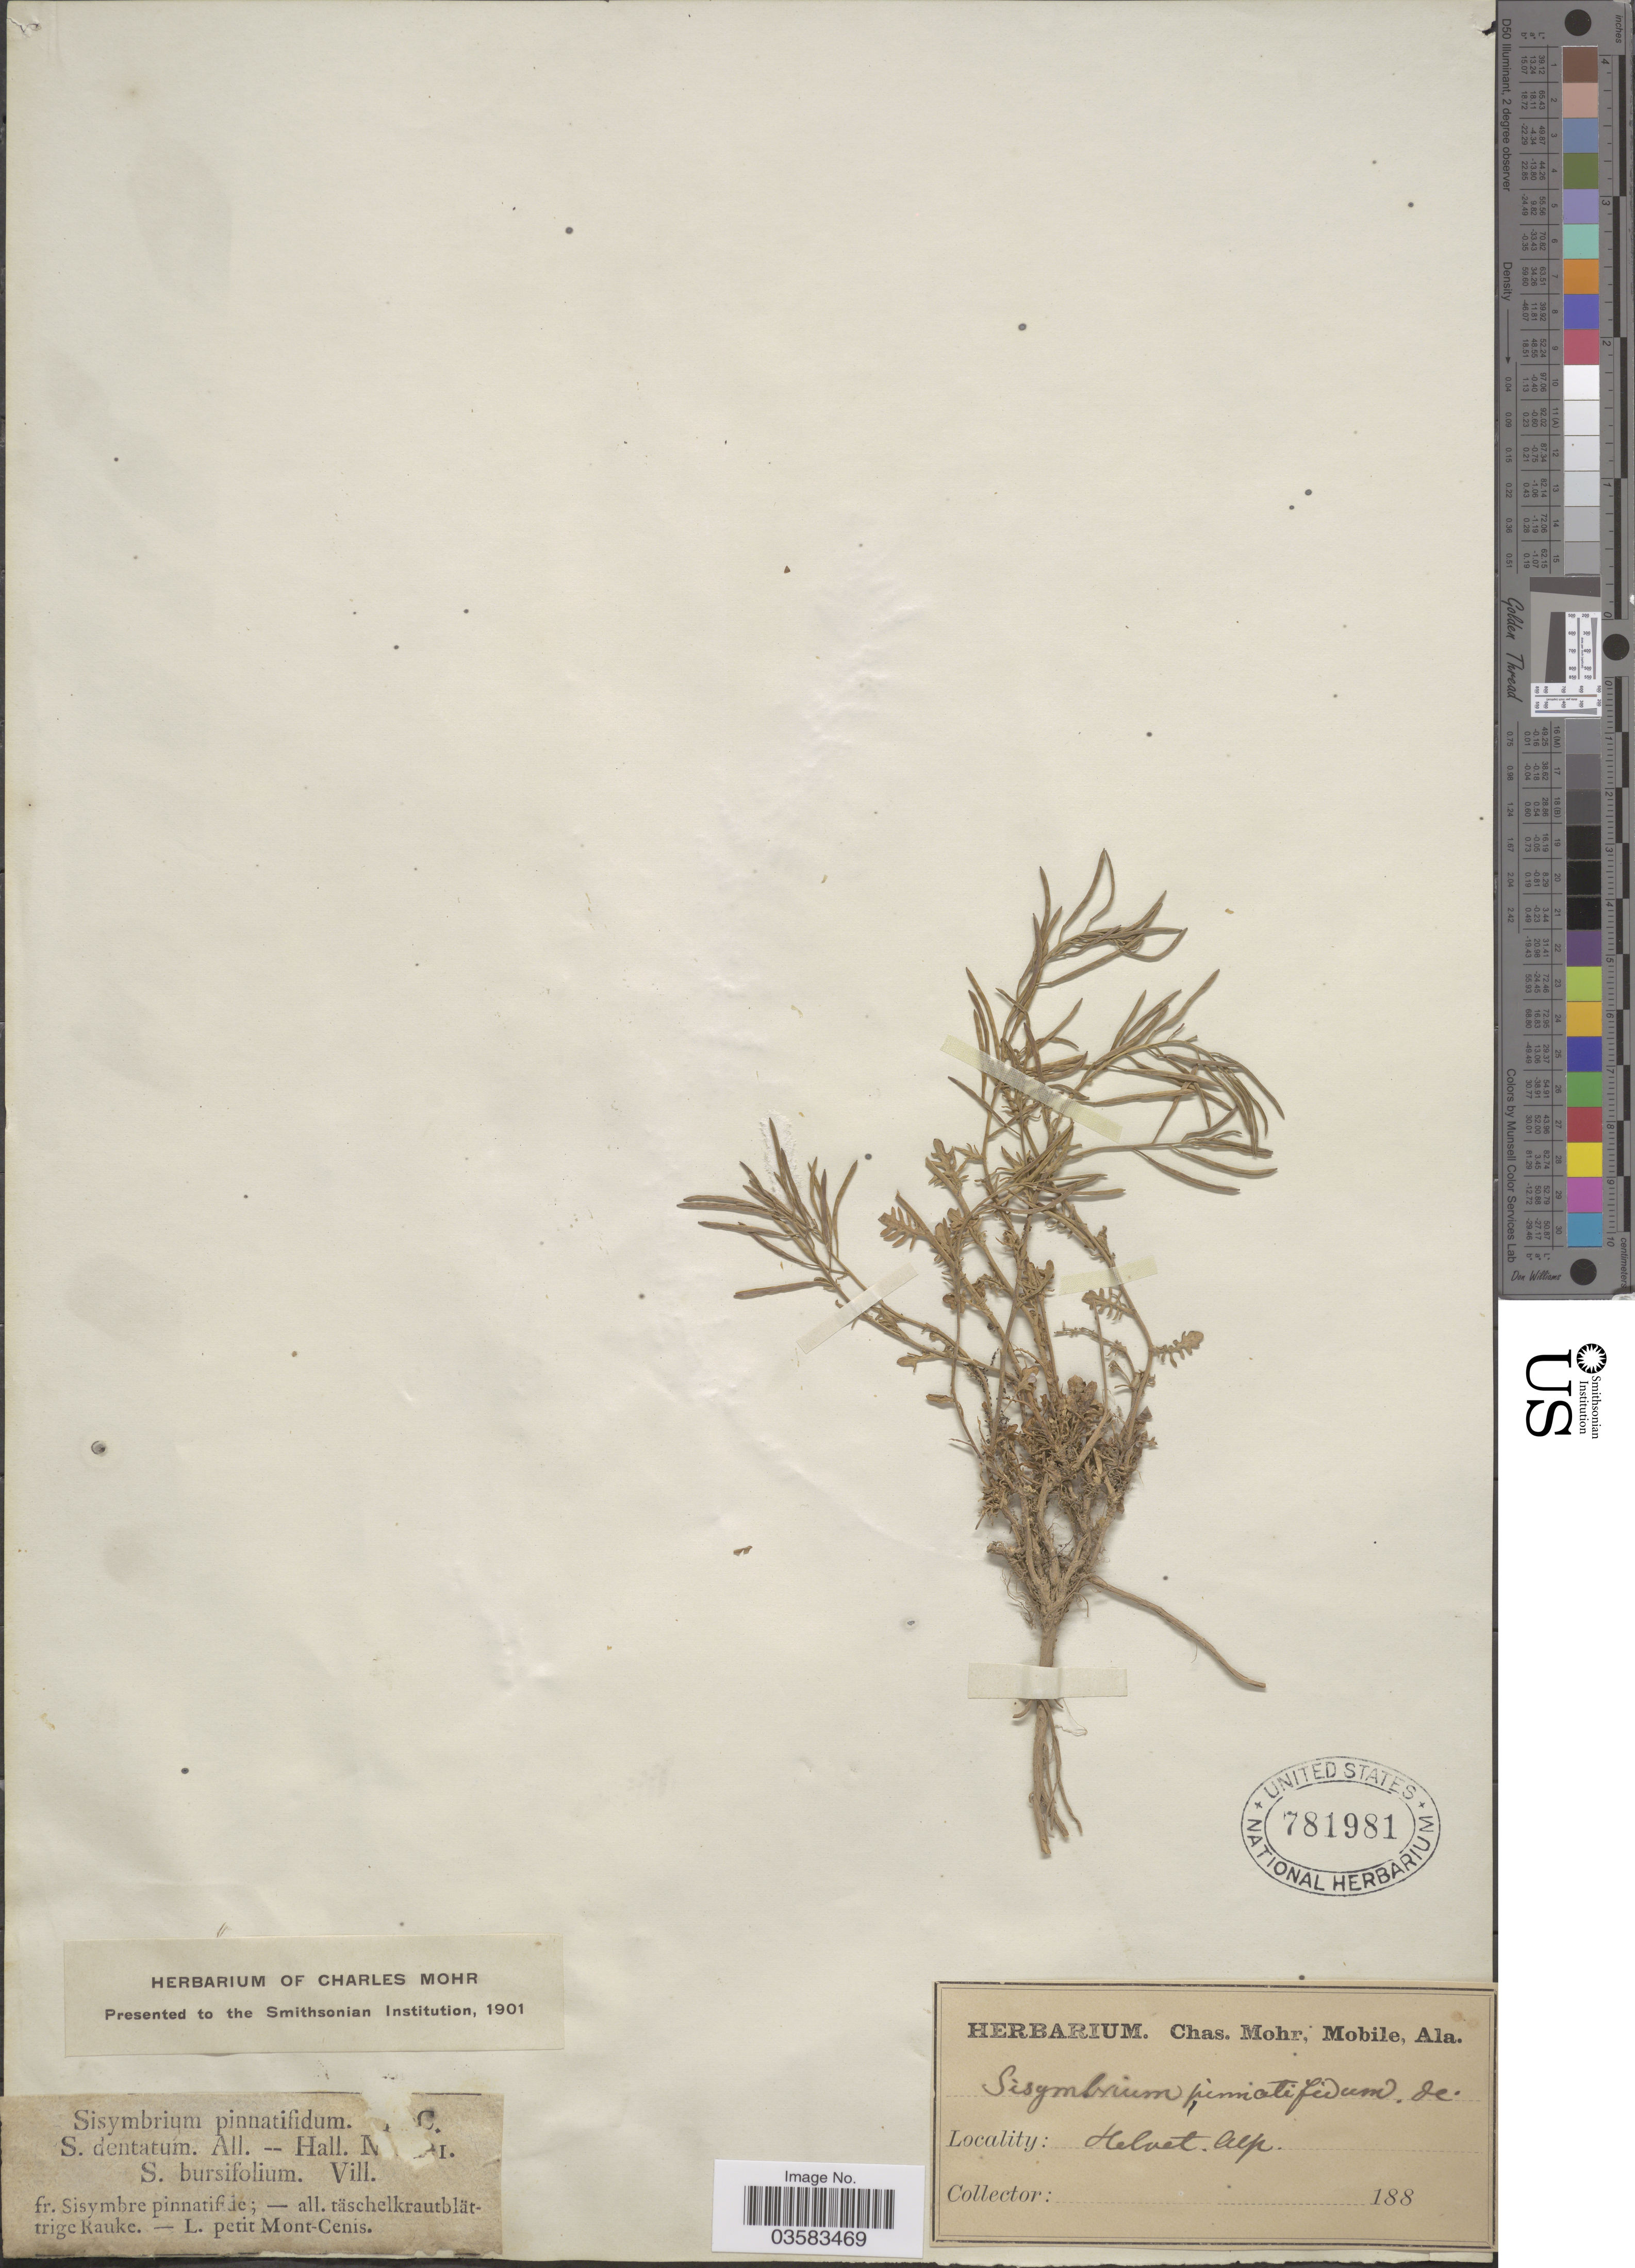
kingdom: Plantae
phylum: Tracheophyta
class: Magnoliopsida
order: Brassicales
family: Brassicaceae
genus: Sisymbrium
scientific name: Sisymbrium pinnatifidum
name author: Forssk.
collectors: ex herb. Charles Mohr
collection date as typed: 188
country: Switzerland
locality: L. petit Mont-Cenis. Helvet. alp.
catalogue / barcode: US 781981